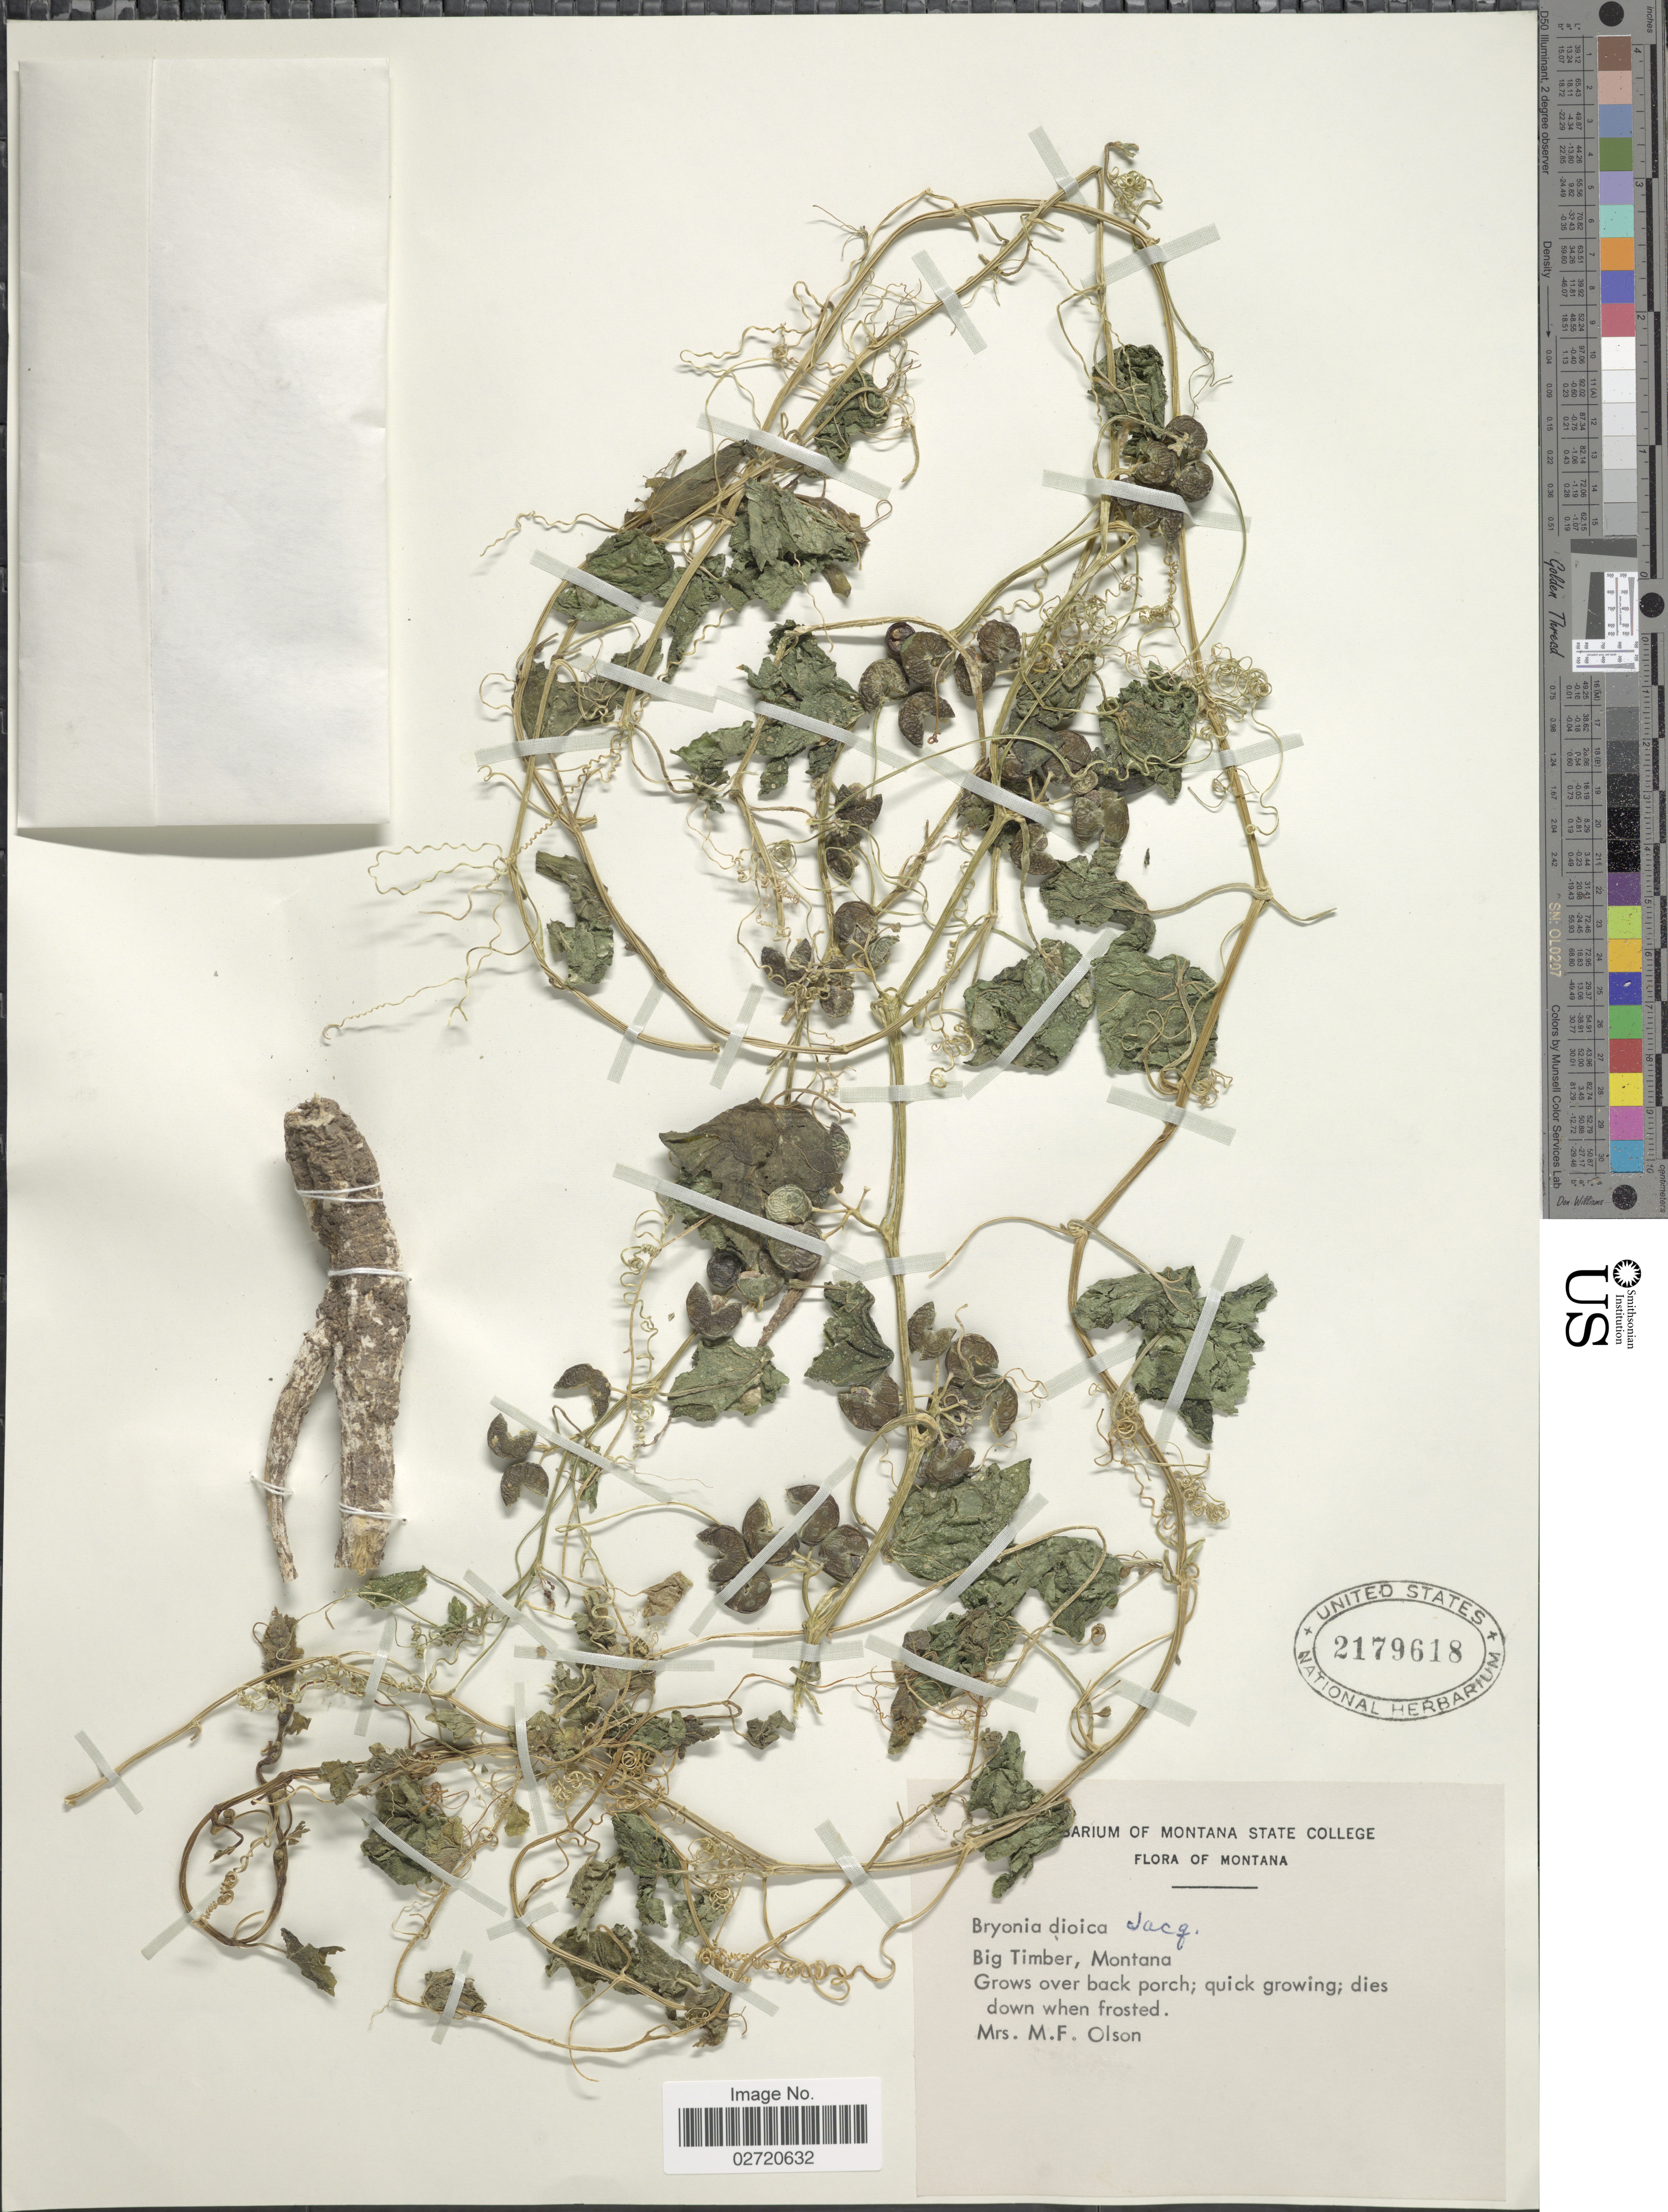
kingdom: Plantae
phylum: Tracheophyta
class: Magnoliopsida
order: Cucurbitales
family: Cucurbitaceae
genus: Bryonia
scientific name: Bryonia dioica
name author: Jacq.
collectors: M. Olson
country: United States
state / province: Montana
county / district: Sweet Grass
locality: Big Timber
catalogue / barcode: US 2179618